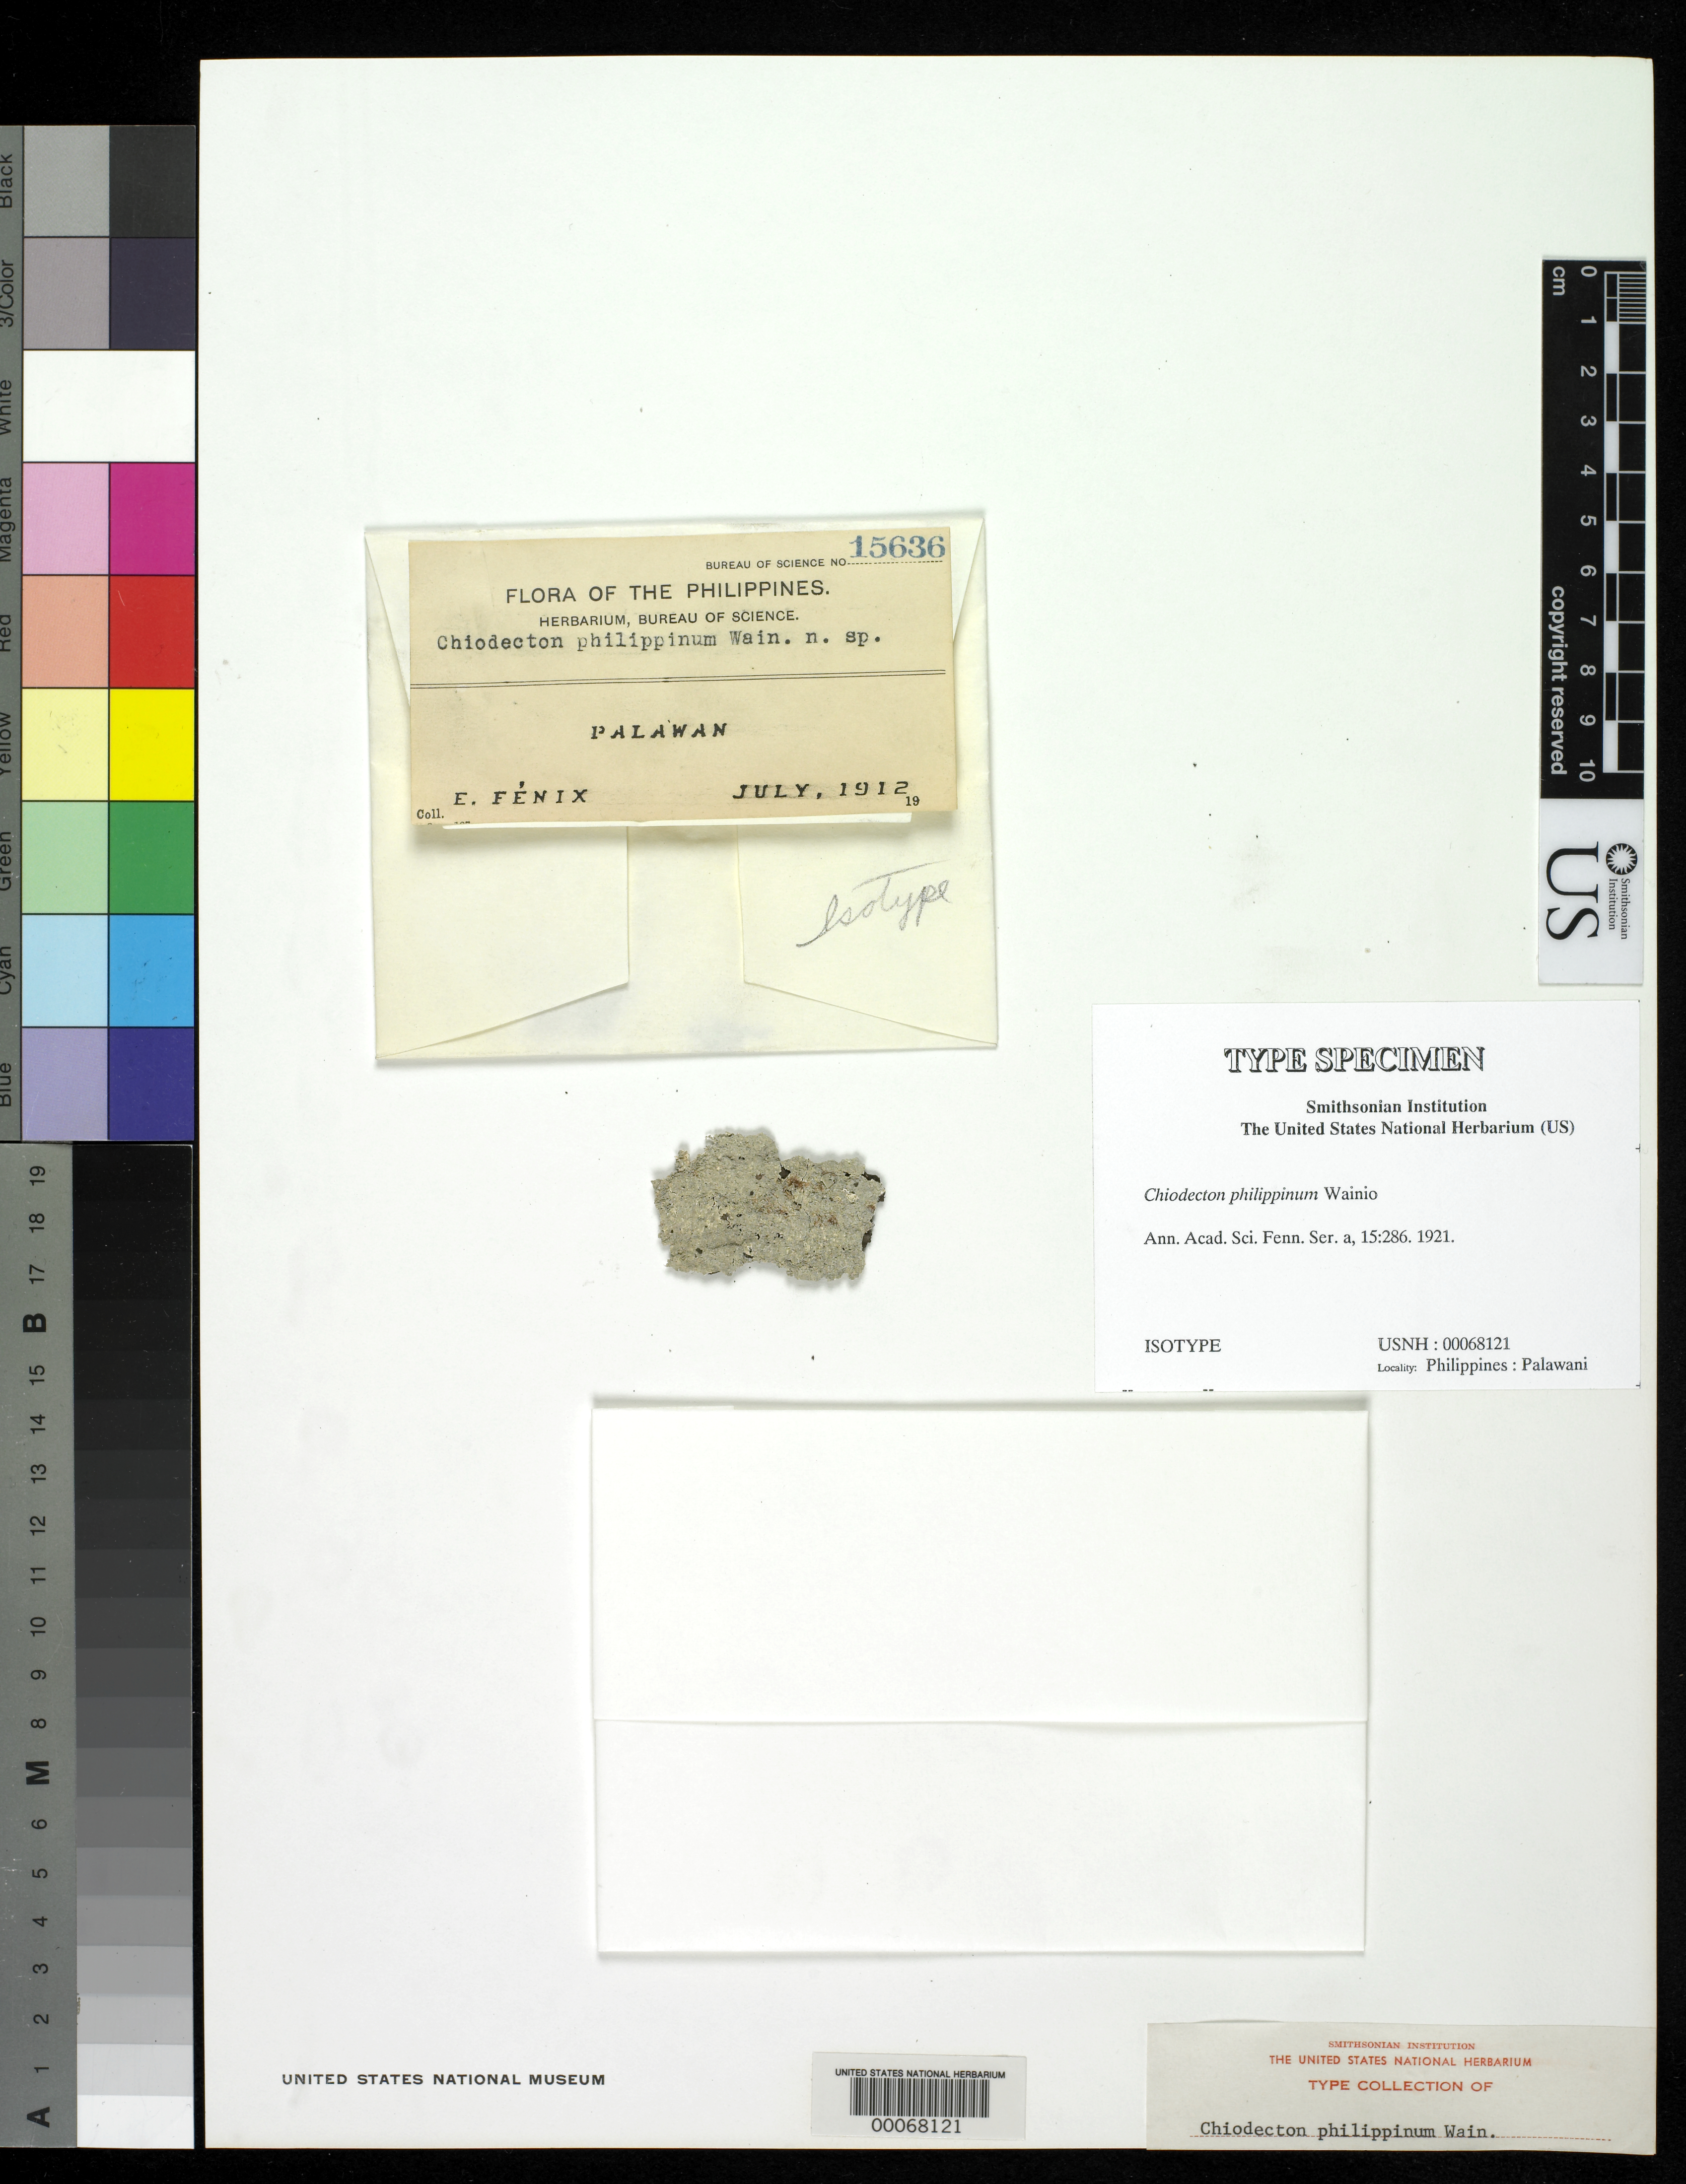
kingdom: Fungi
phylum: Ascomycota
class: Arthoniomycetes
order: Arthoniales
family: Roccellaceae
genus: Chiodecton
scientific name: Chiodecton philippinum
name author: Vain.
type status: Isotype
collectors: E. Fenix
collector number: Bur. Sci. 15636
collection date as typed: Jul 1912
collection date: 1912-07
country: Philippines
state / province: Mimaropa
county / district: Palawan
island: Palawan